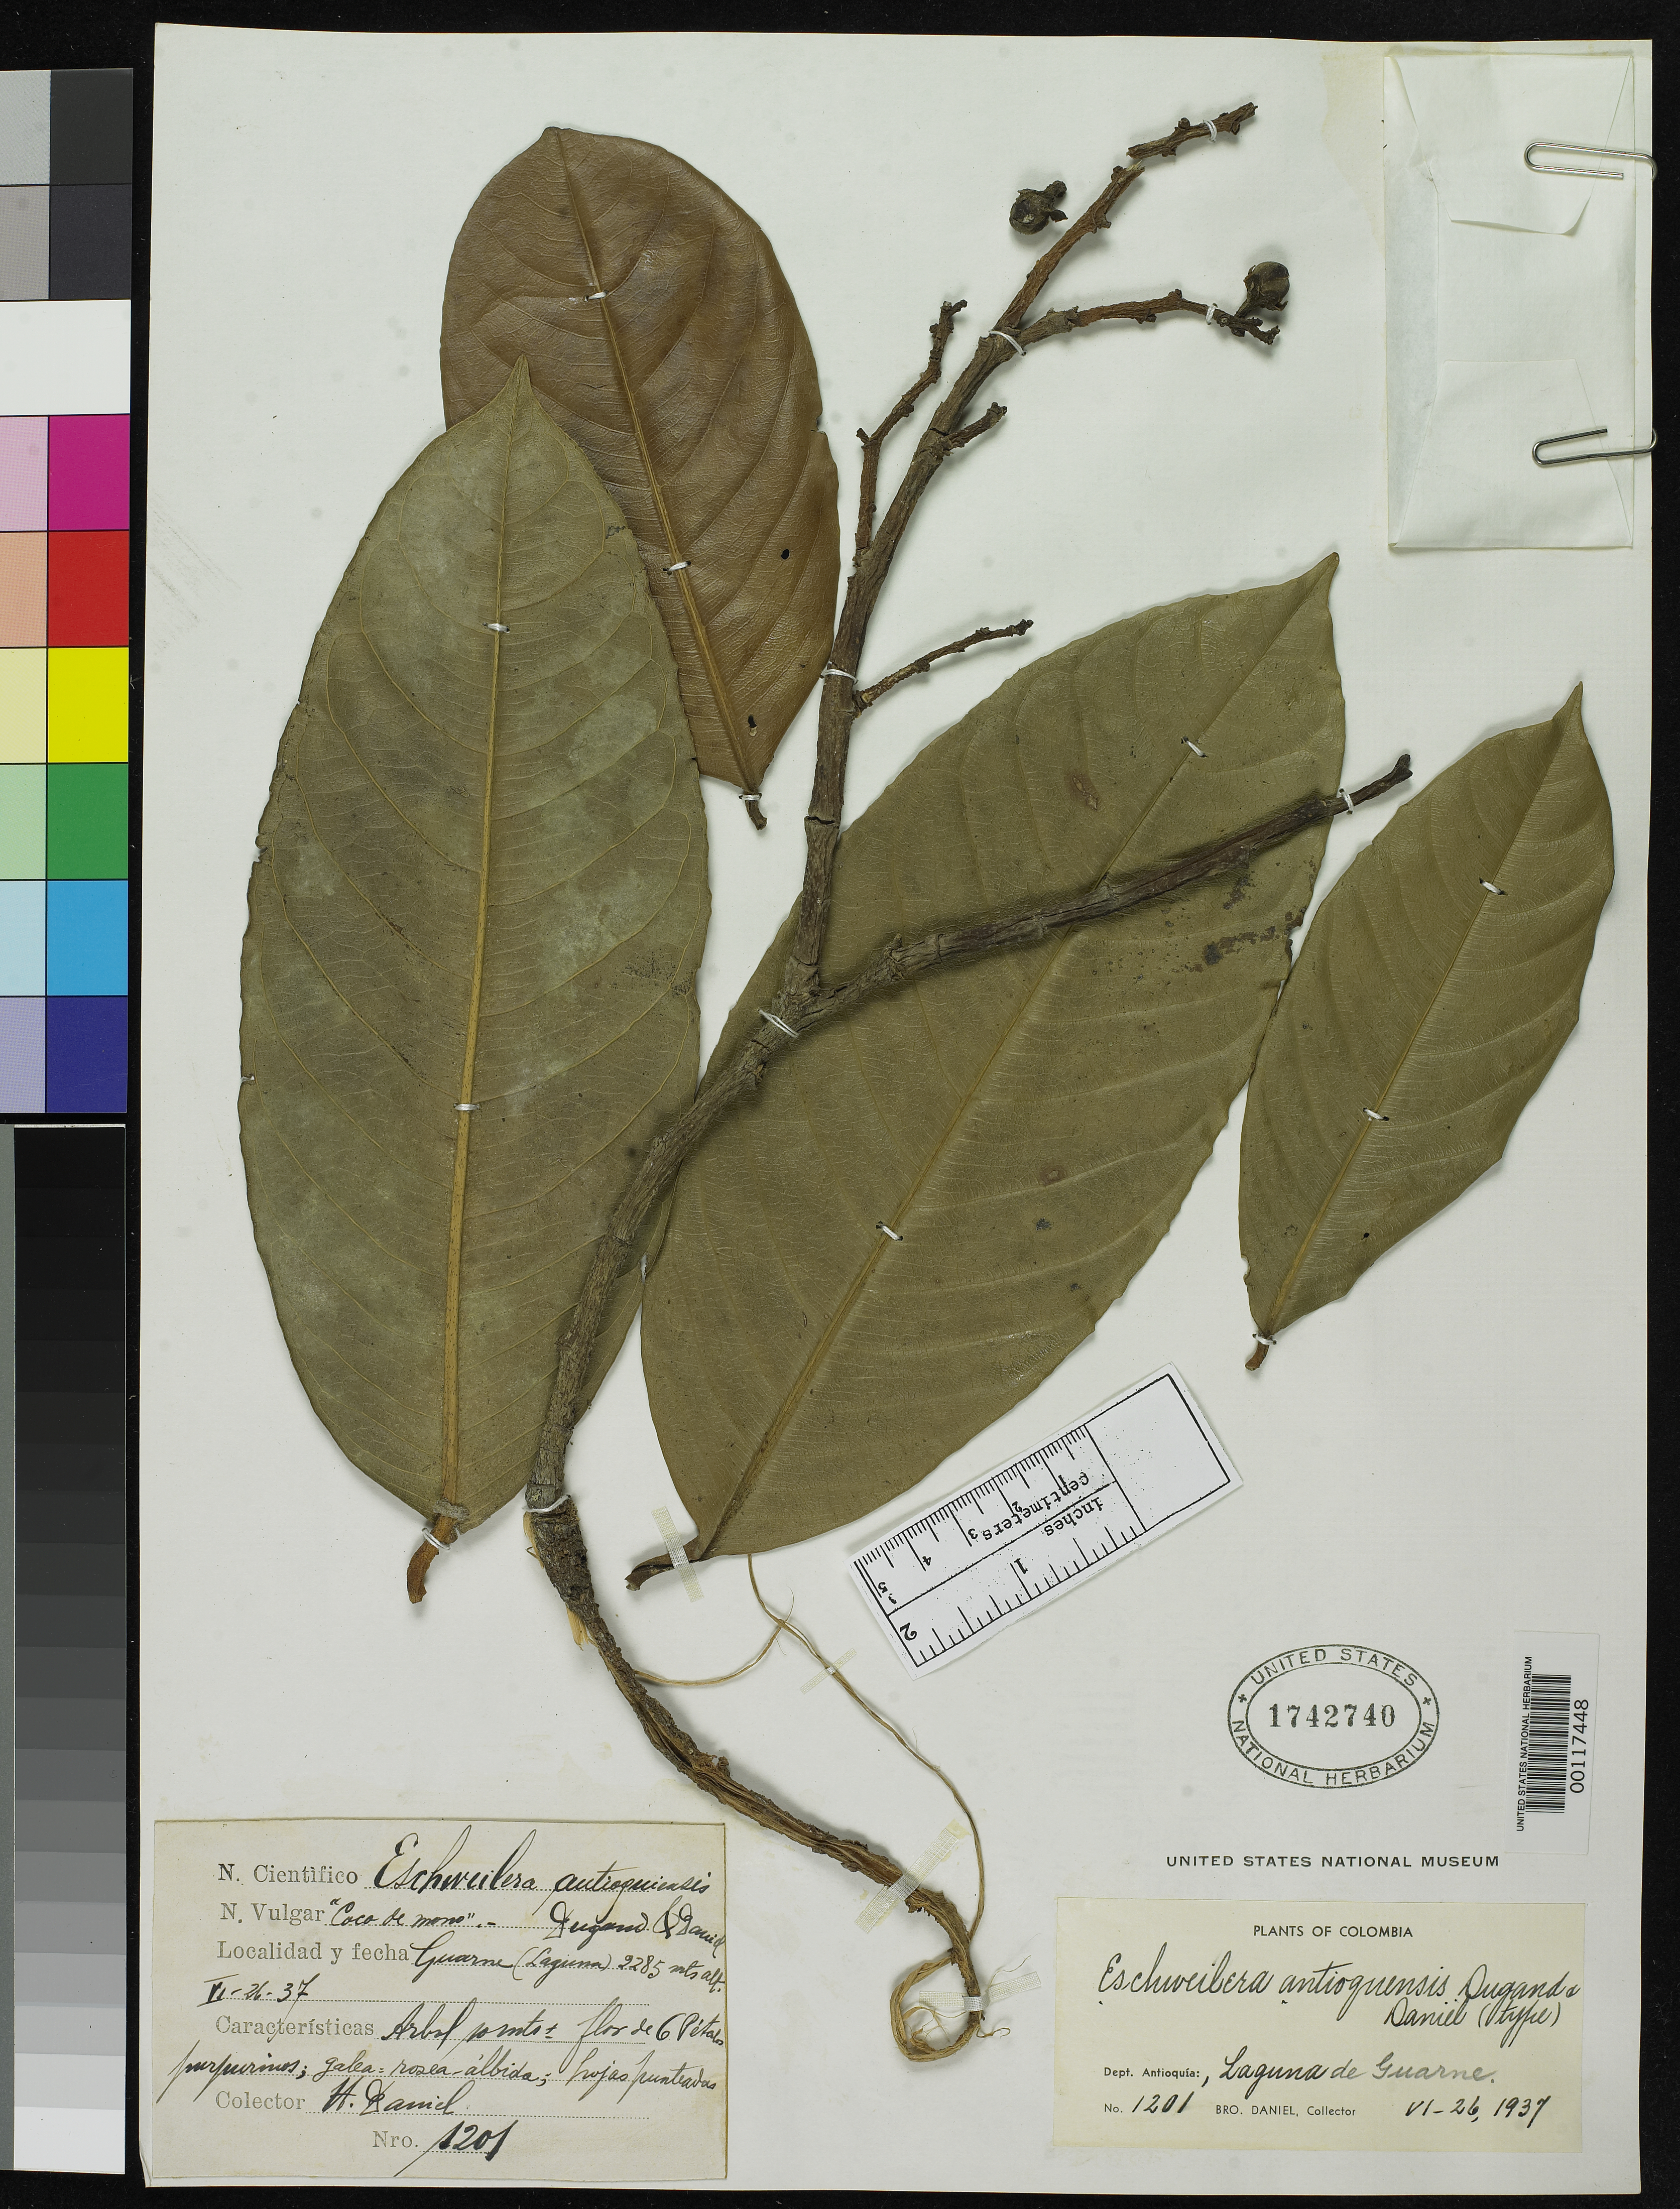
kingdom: Plantae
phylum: Tracheophyta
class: Magnoliopsida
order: Ericales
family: Lecythidaceae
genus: Eschweilera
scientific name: Eschweilera antioquensis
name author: Dugand G. & Daniel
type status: Isotype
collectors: Bro. Daniel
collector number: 1201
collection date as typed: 26 Jun 1937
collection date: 1937-06-26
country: Colombia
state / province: Antioquia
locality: Laguna de Guarne.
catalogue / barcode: US 1742740